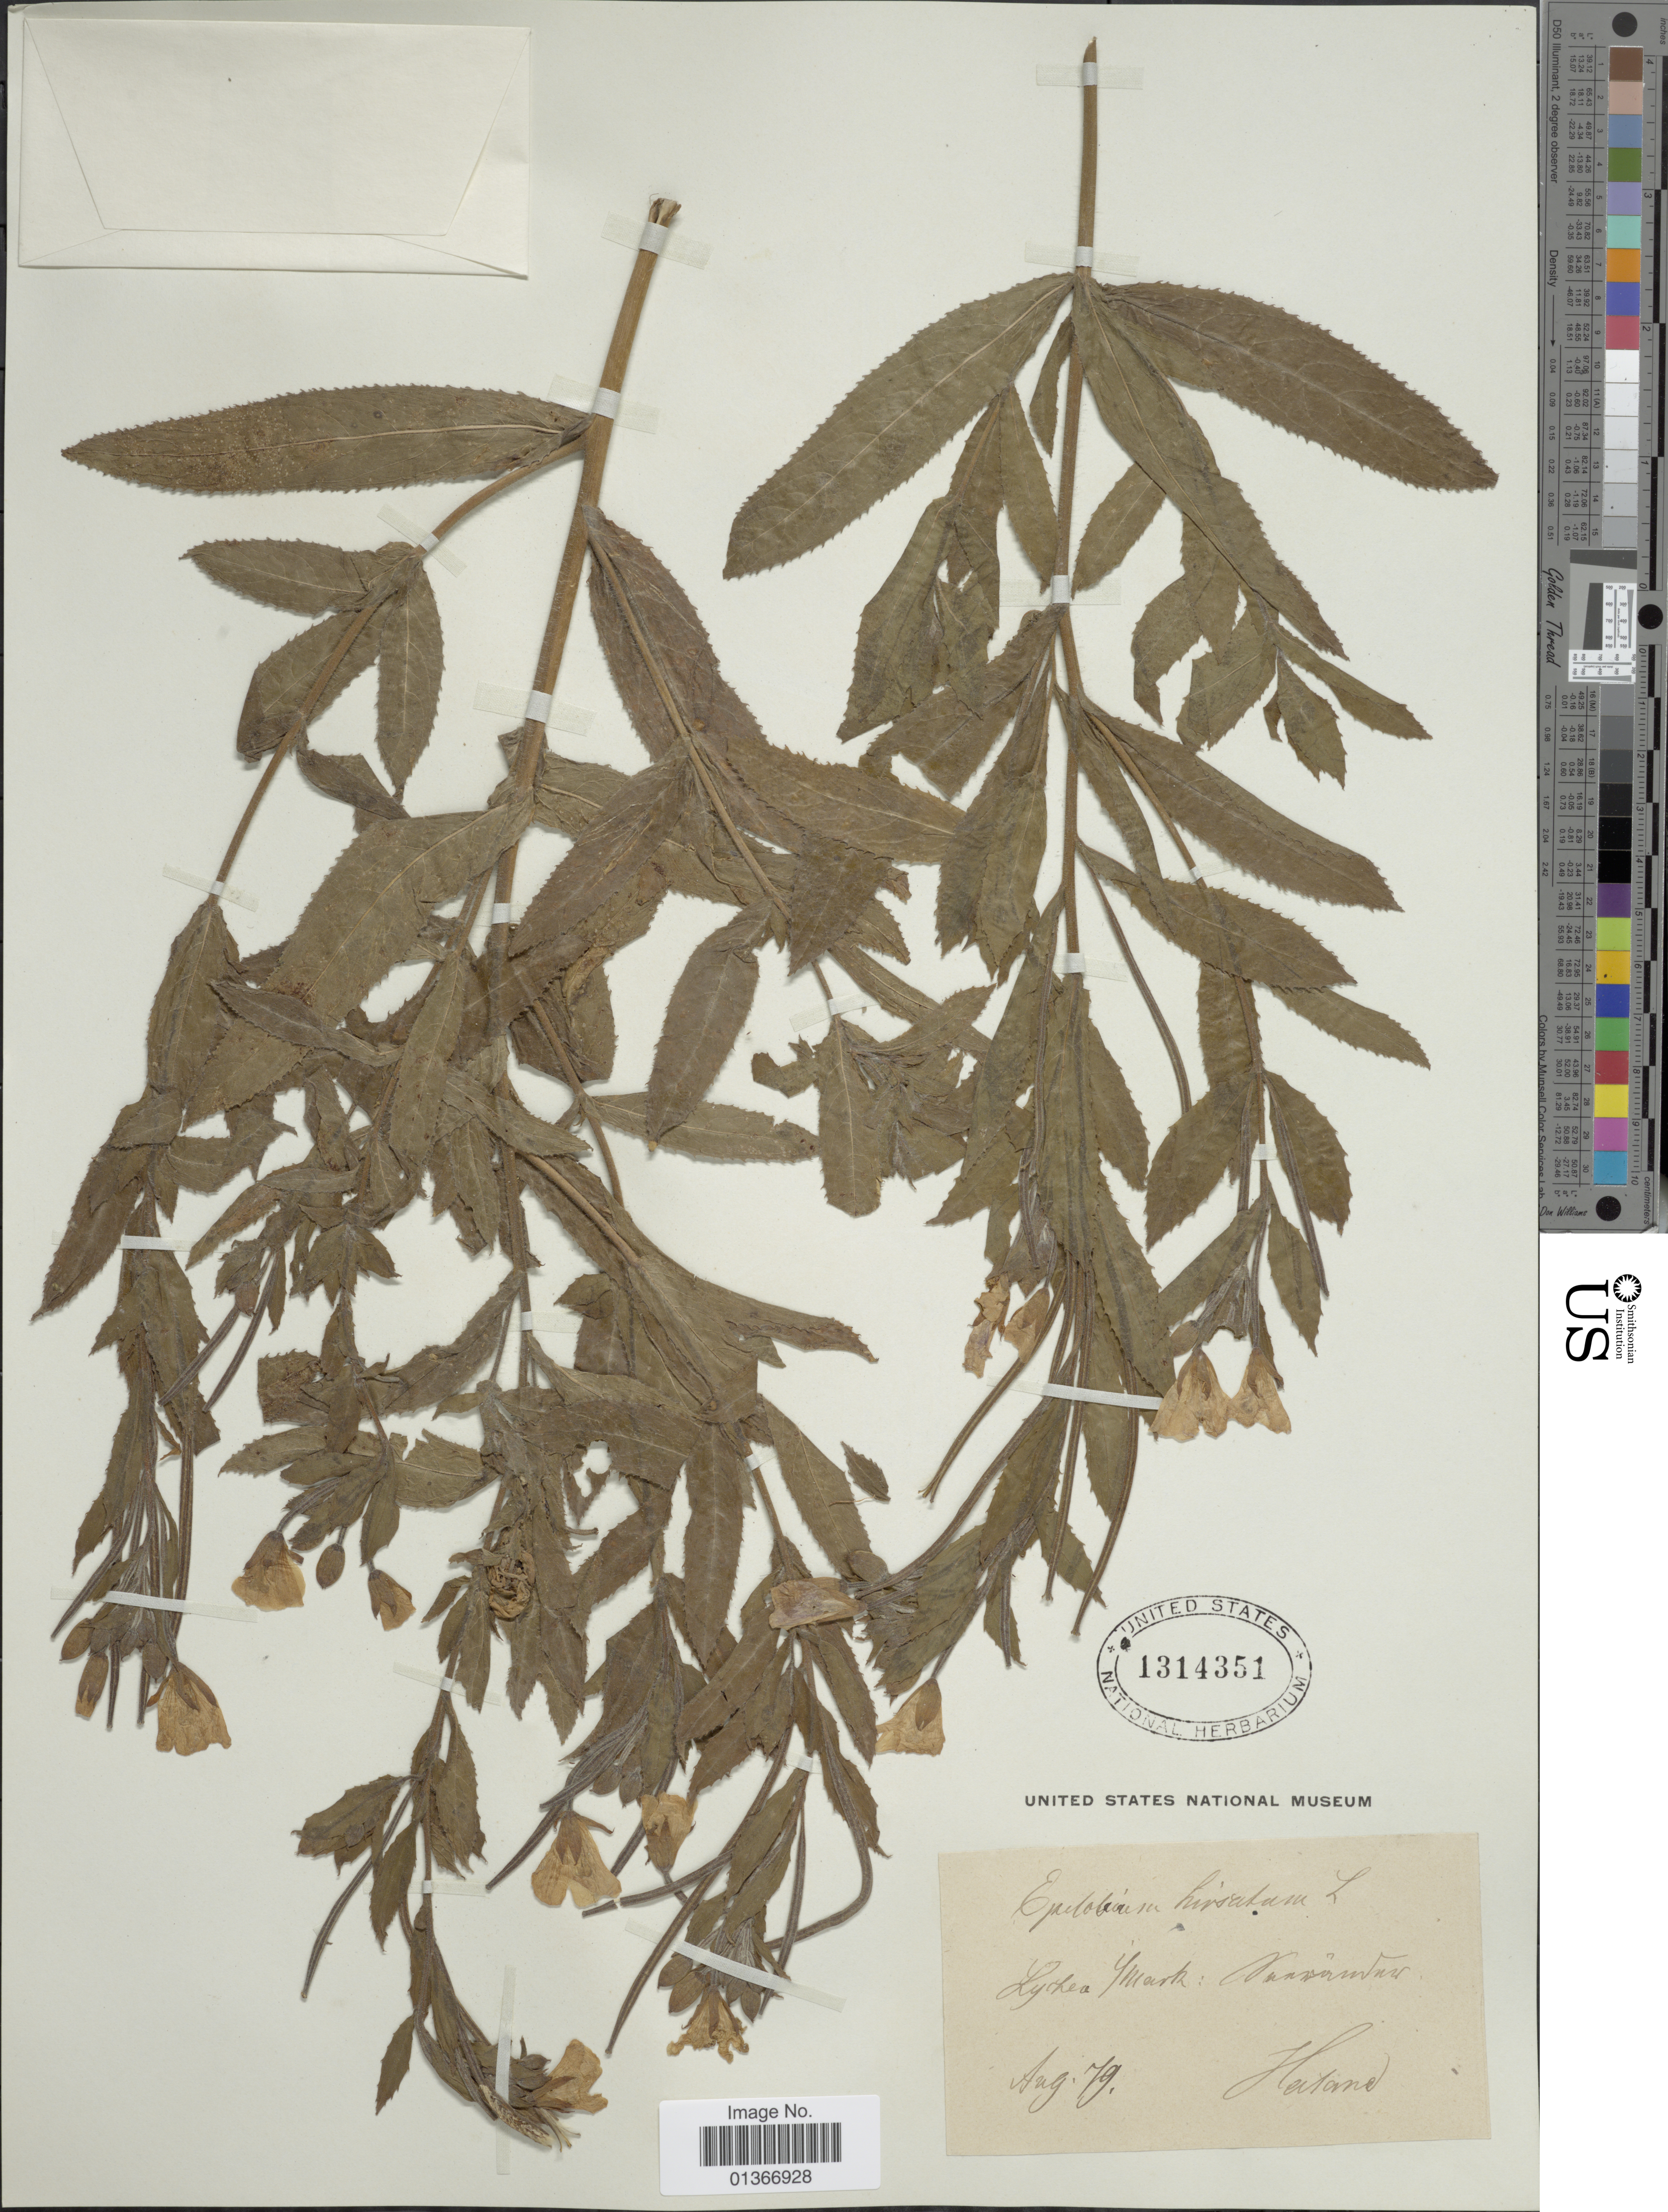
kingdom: Plantae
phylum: Tracheophyta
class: Magnoliopsida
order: Myrtales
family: Onagraceae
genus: Epilobium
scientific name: Epilobium hirsutum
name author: L.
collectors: Hatand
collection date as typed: Transcribed d/m/y: /8/79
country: Germany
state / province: Brandenburg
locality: Lychen Mark: Seewaeder [banks of the lake]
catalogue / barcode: US 1314351